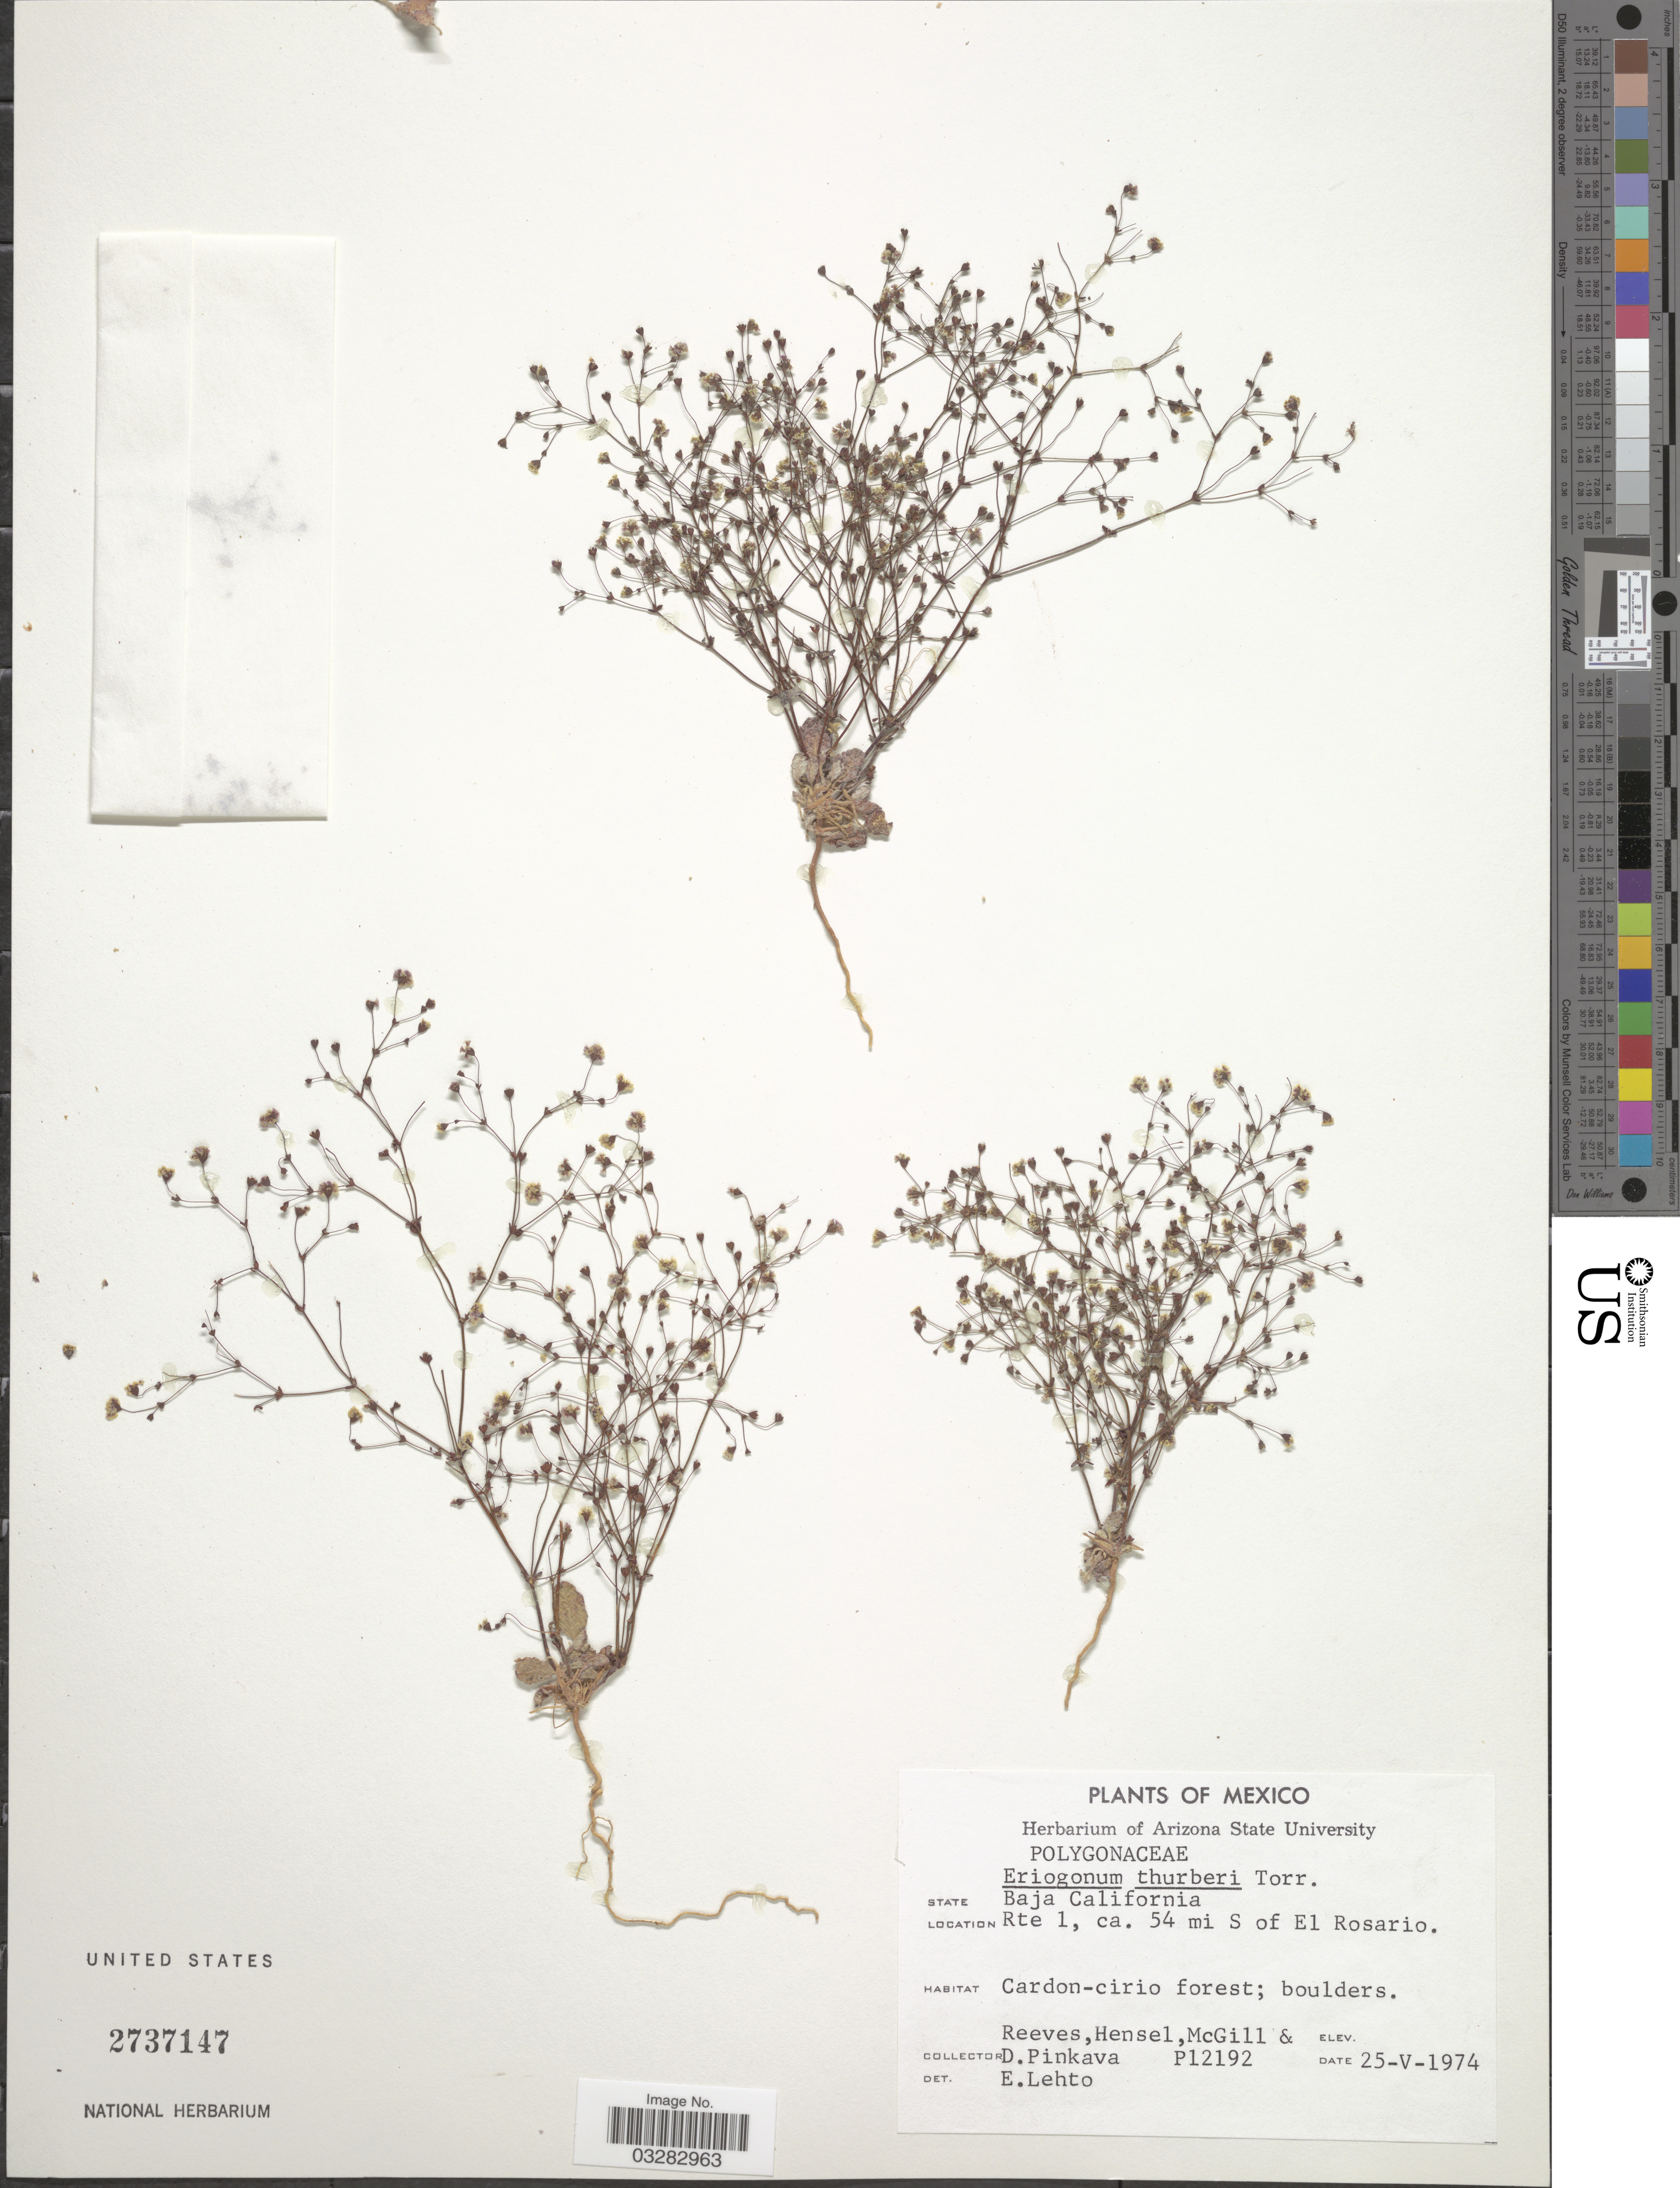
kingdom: Plantae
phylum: Tracheophyta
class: Magnoliopsida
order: Caryophyllales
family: Polygonaceae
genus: Eriogonum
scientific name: Eriogonum thurberi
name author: Torr.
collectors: -. Reeves, -. Hensel, -. McGill & Pinkava, D. B.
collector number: P12192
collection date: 1974-05-25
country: Mexico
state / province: Baja California Norte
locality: Rte 1, ca. 54 mi S of El Rosario.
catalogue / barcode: US 2737147